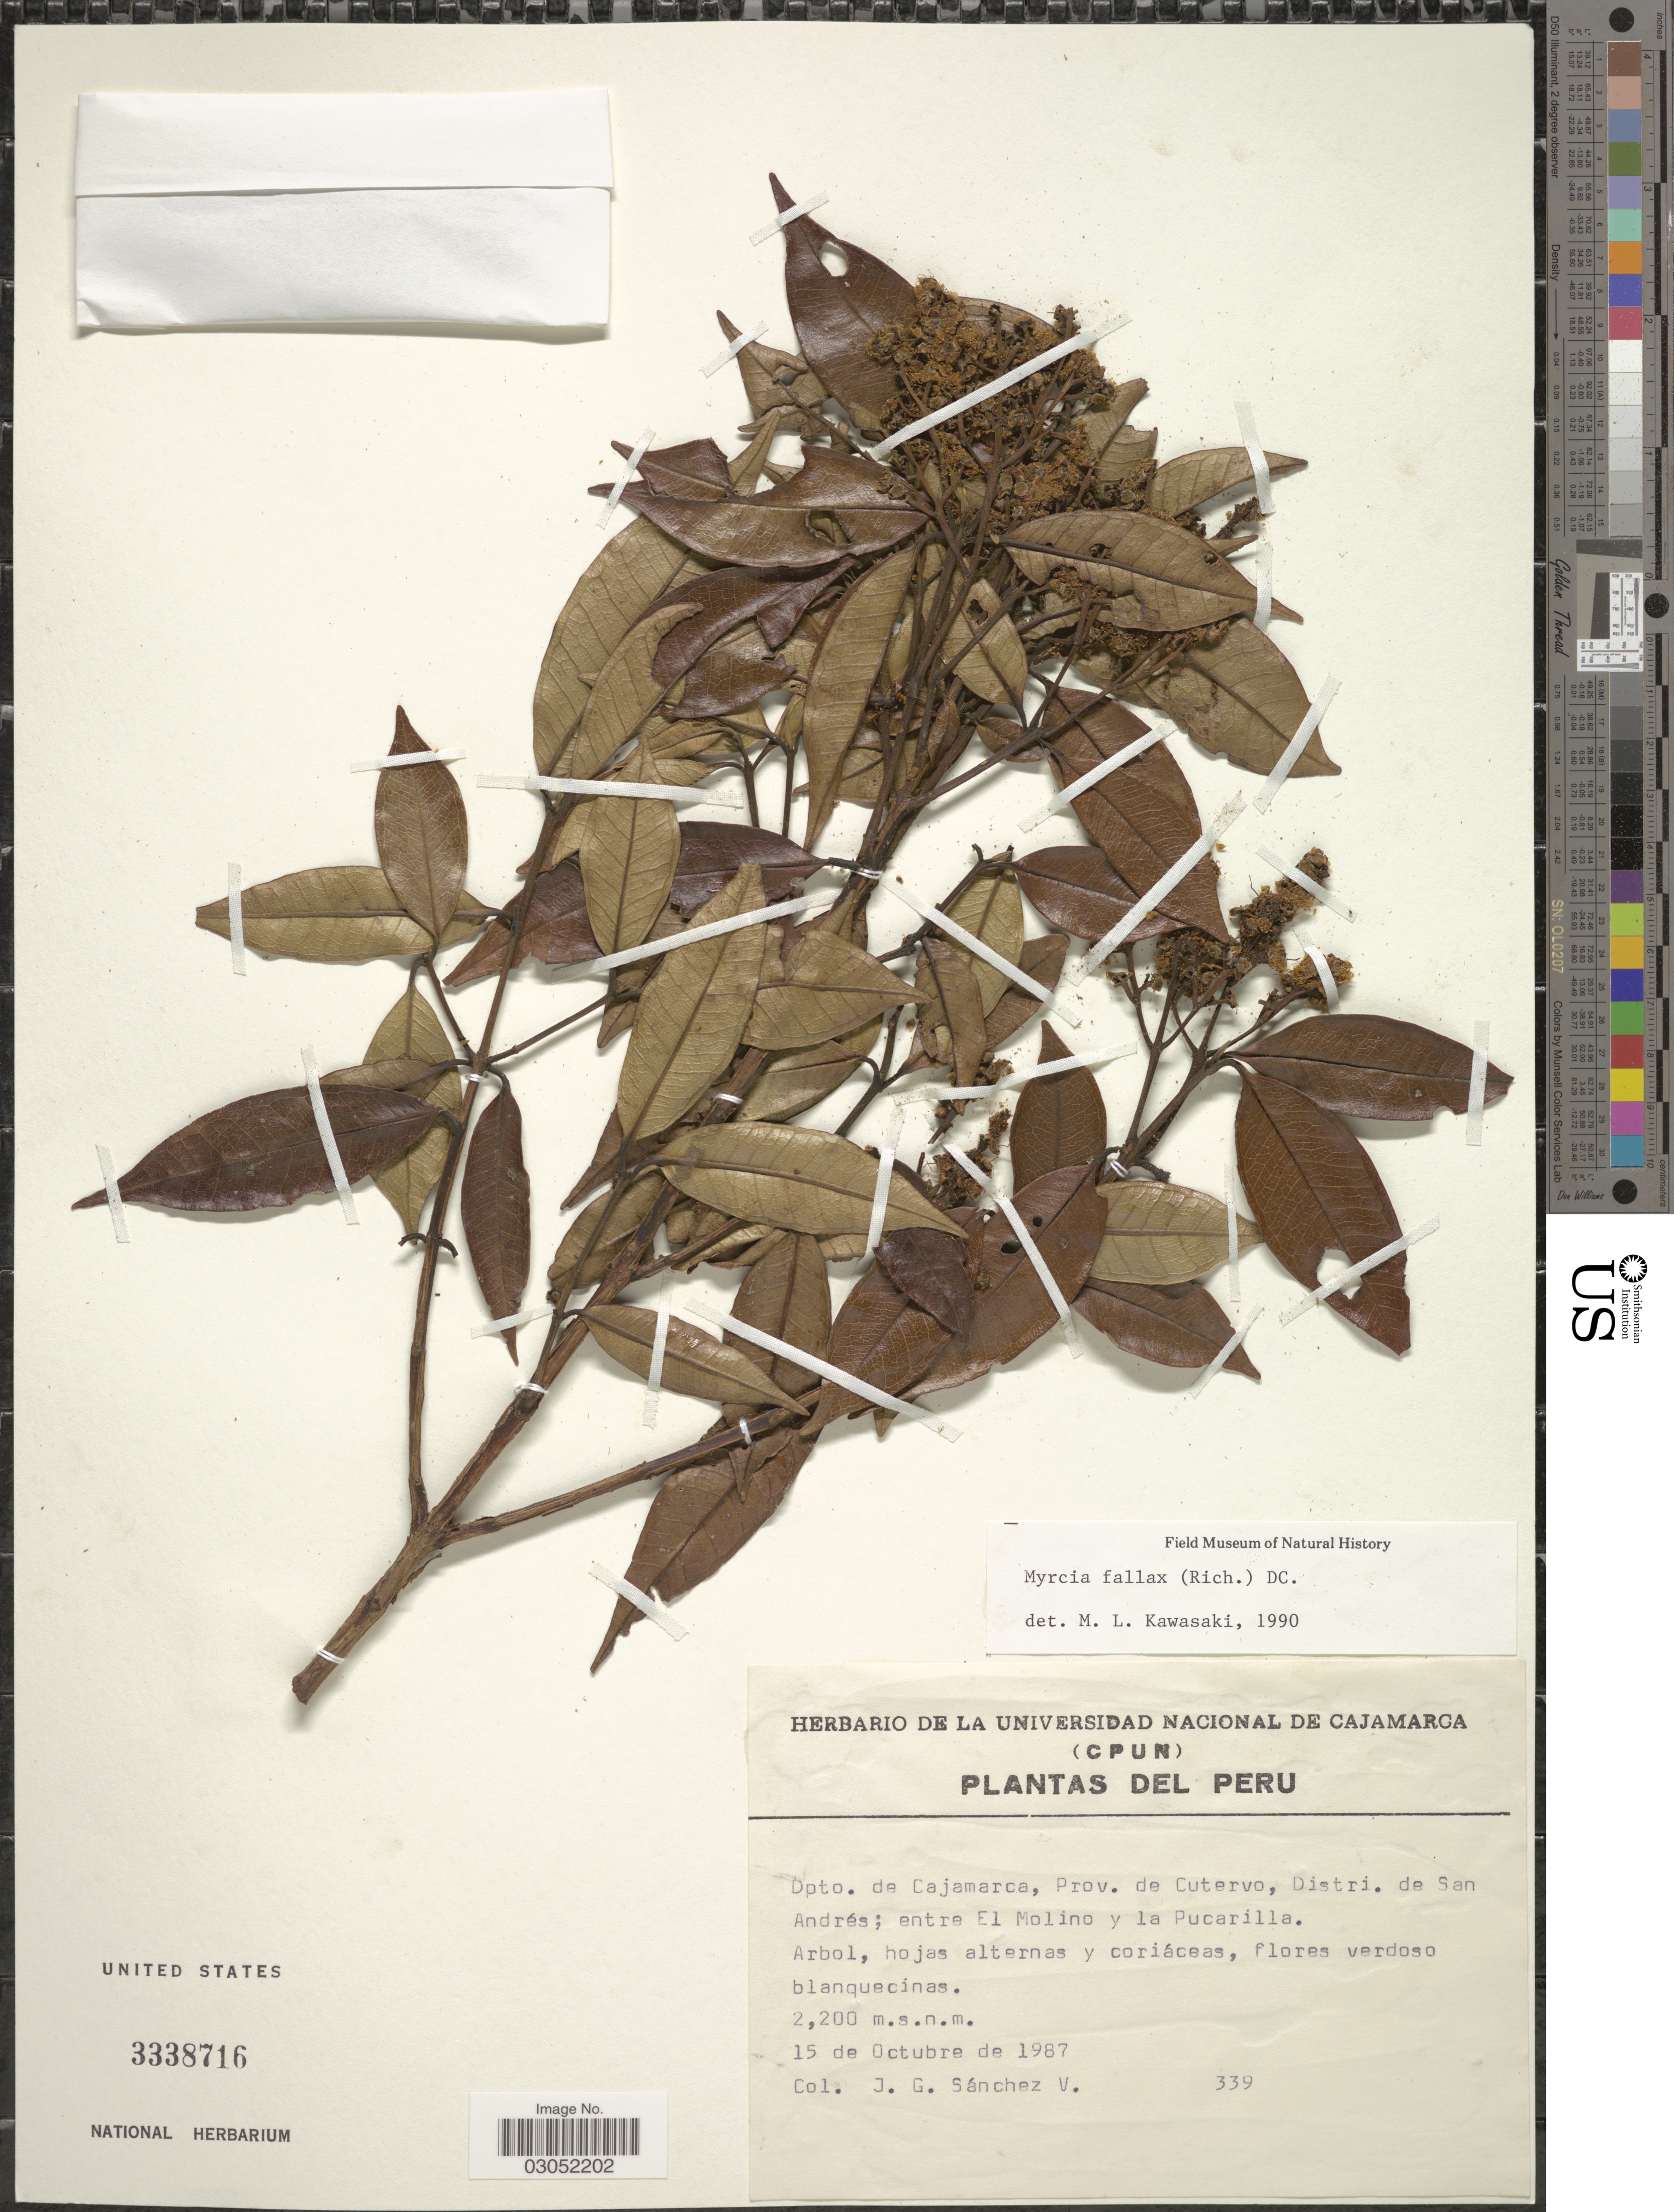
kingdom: Plantae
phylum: Tracheophyta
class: Magnoliopsida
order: Myrtales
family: Myrtaceae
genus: Myrcia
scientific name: Myrcia fallax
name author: (Rich.) DC.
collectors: J. Sanchez V.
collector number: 339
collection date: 1987-10-15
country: Peru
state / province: Cajamarca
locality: Dpto. de Cajamarca, Prov. de Cutervo, Distri. de San Andrés; entre El Molino y la Pucarilla.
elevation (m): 2200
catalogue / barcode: US 3338716